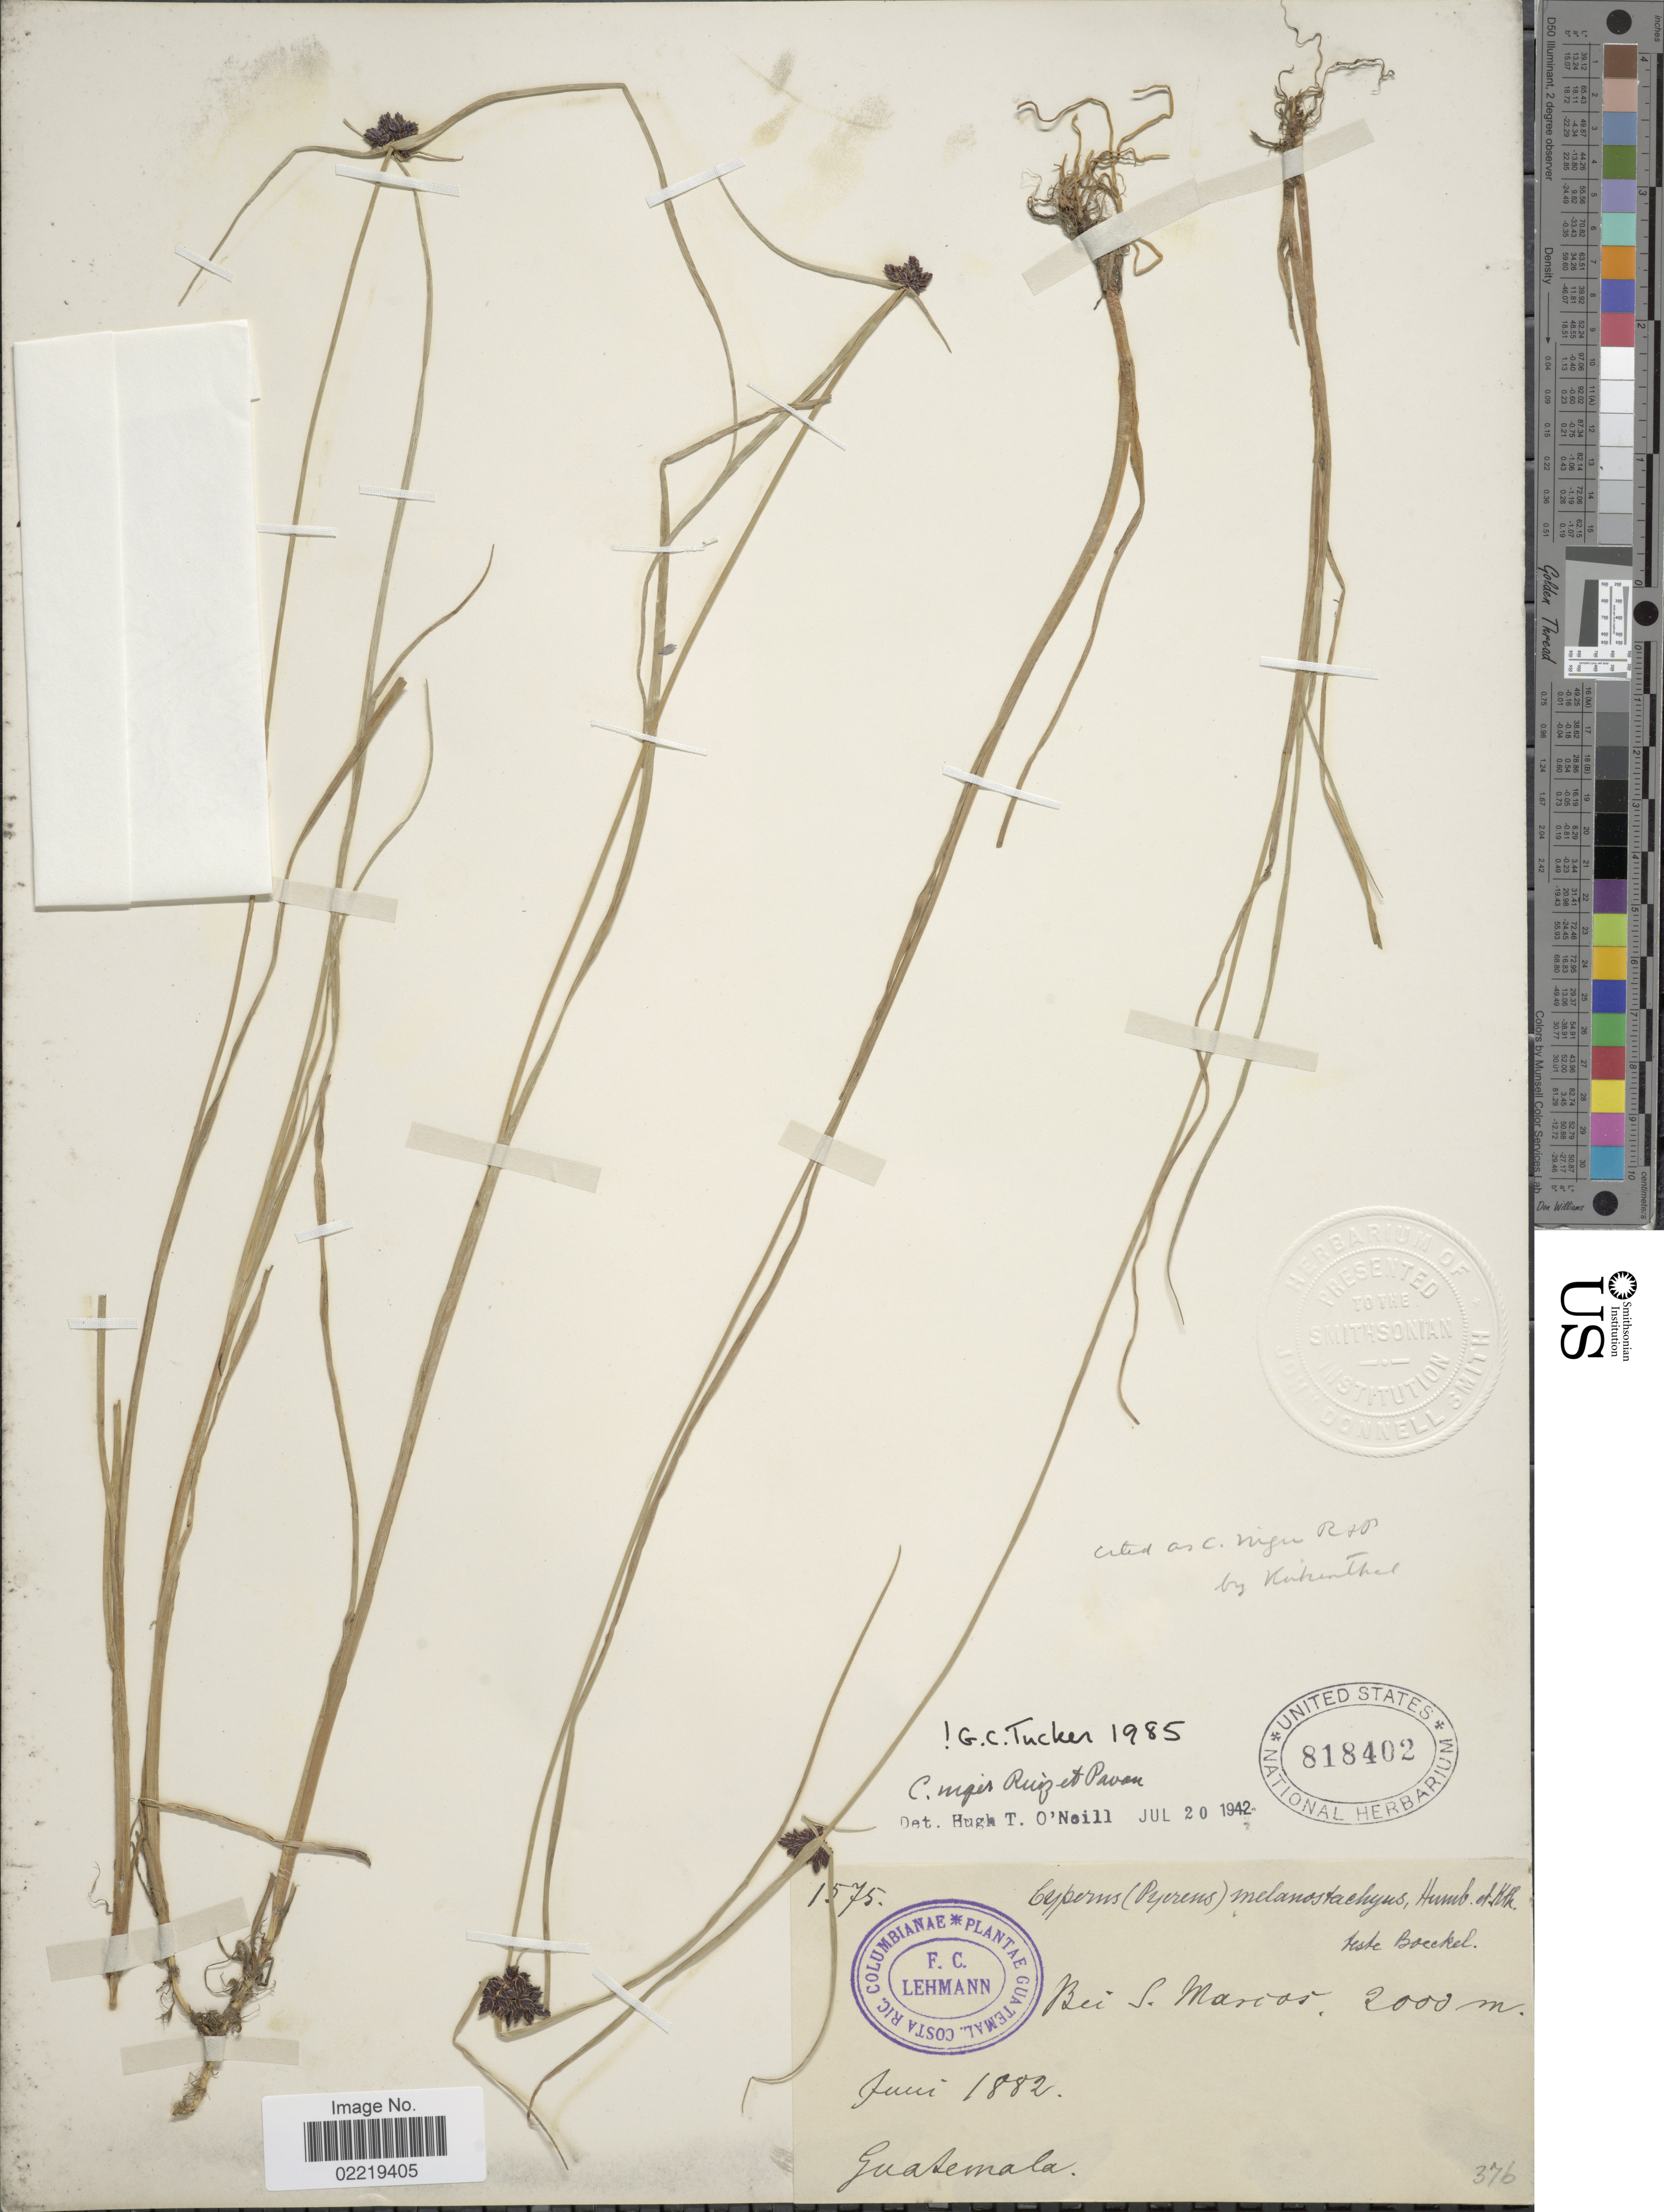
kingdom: Plantae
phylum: Tracheophyta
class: Liliopsida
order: Poales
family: Cyperaceae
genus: Cyperus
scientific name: Cyperus niger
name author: Ruiz & Pav.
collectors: F. C. Lehmann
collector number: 1575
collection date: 1882-06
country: Guatemala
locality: Bei S. Marcos, Guatemala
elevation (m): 2000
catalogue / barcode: US 818402